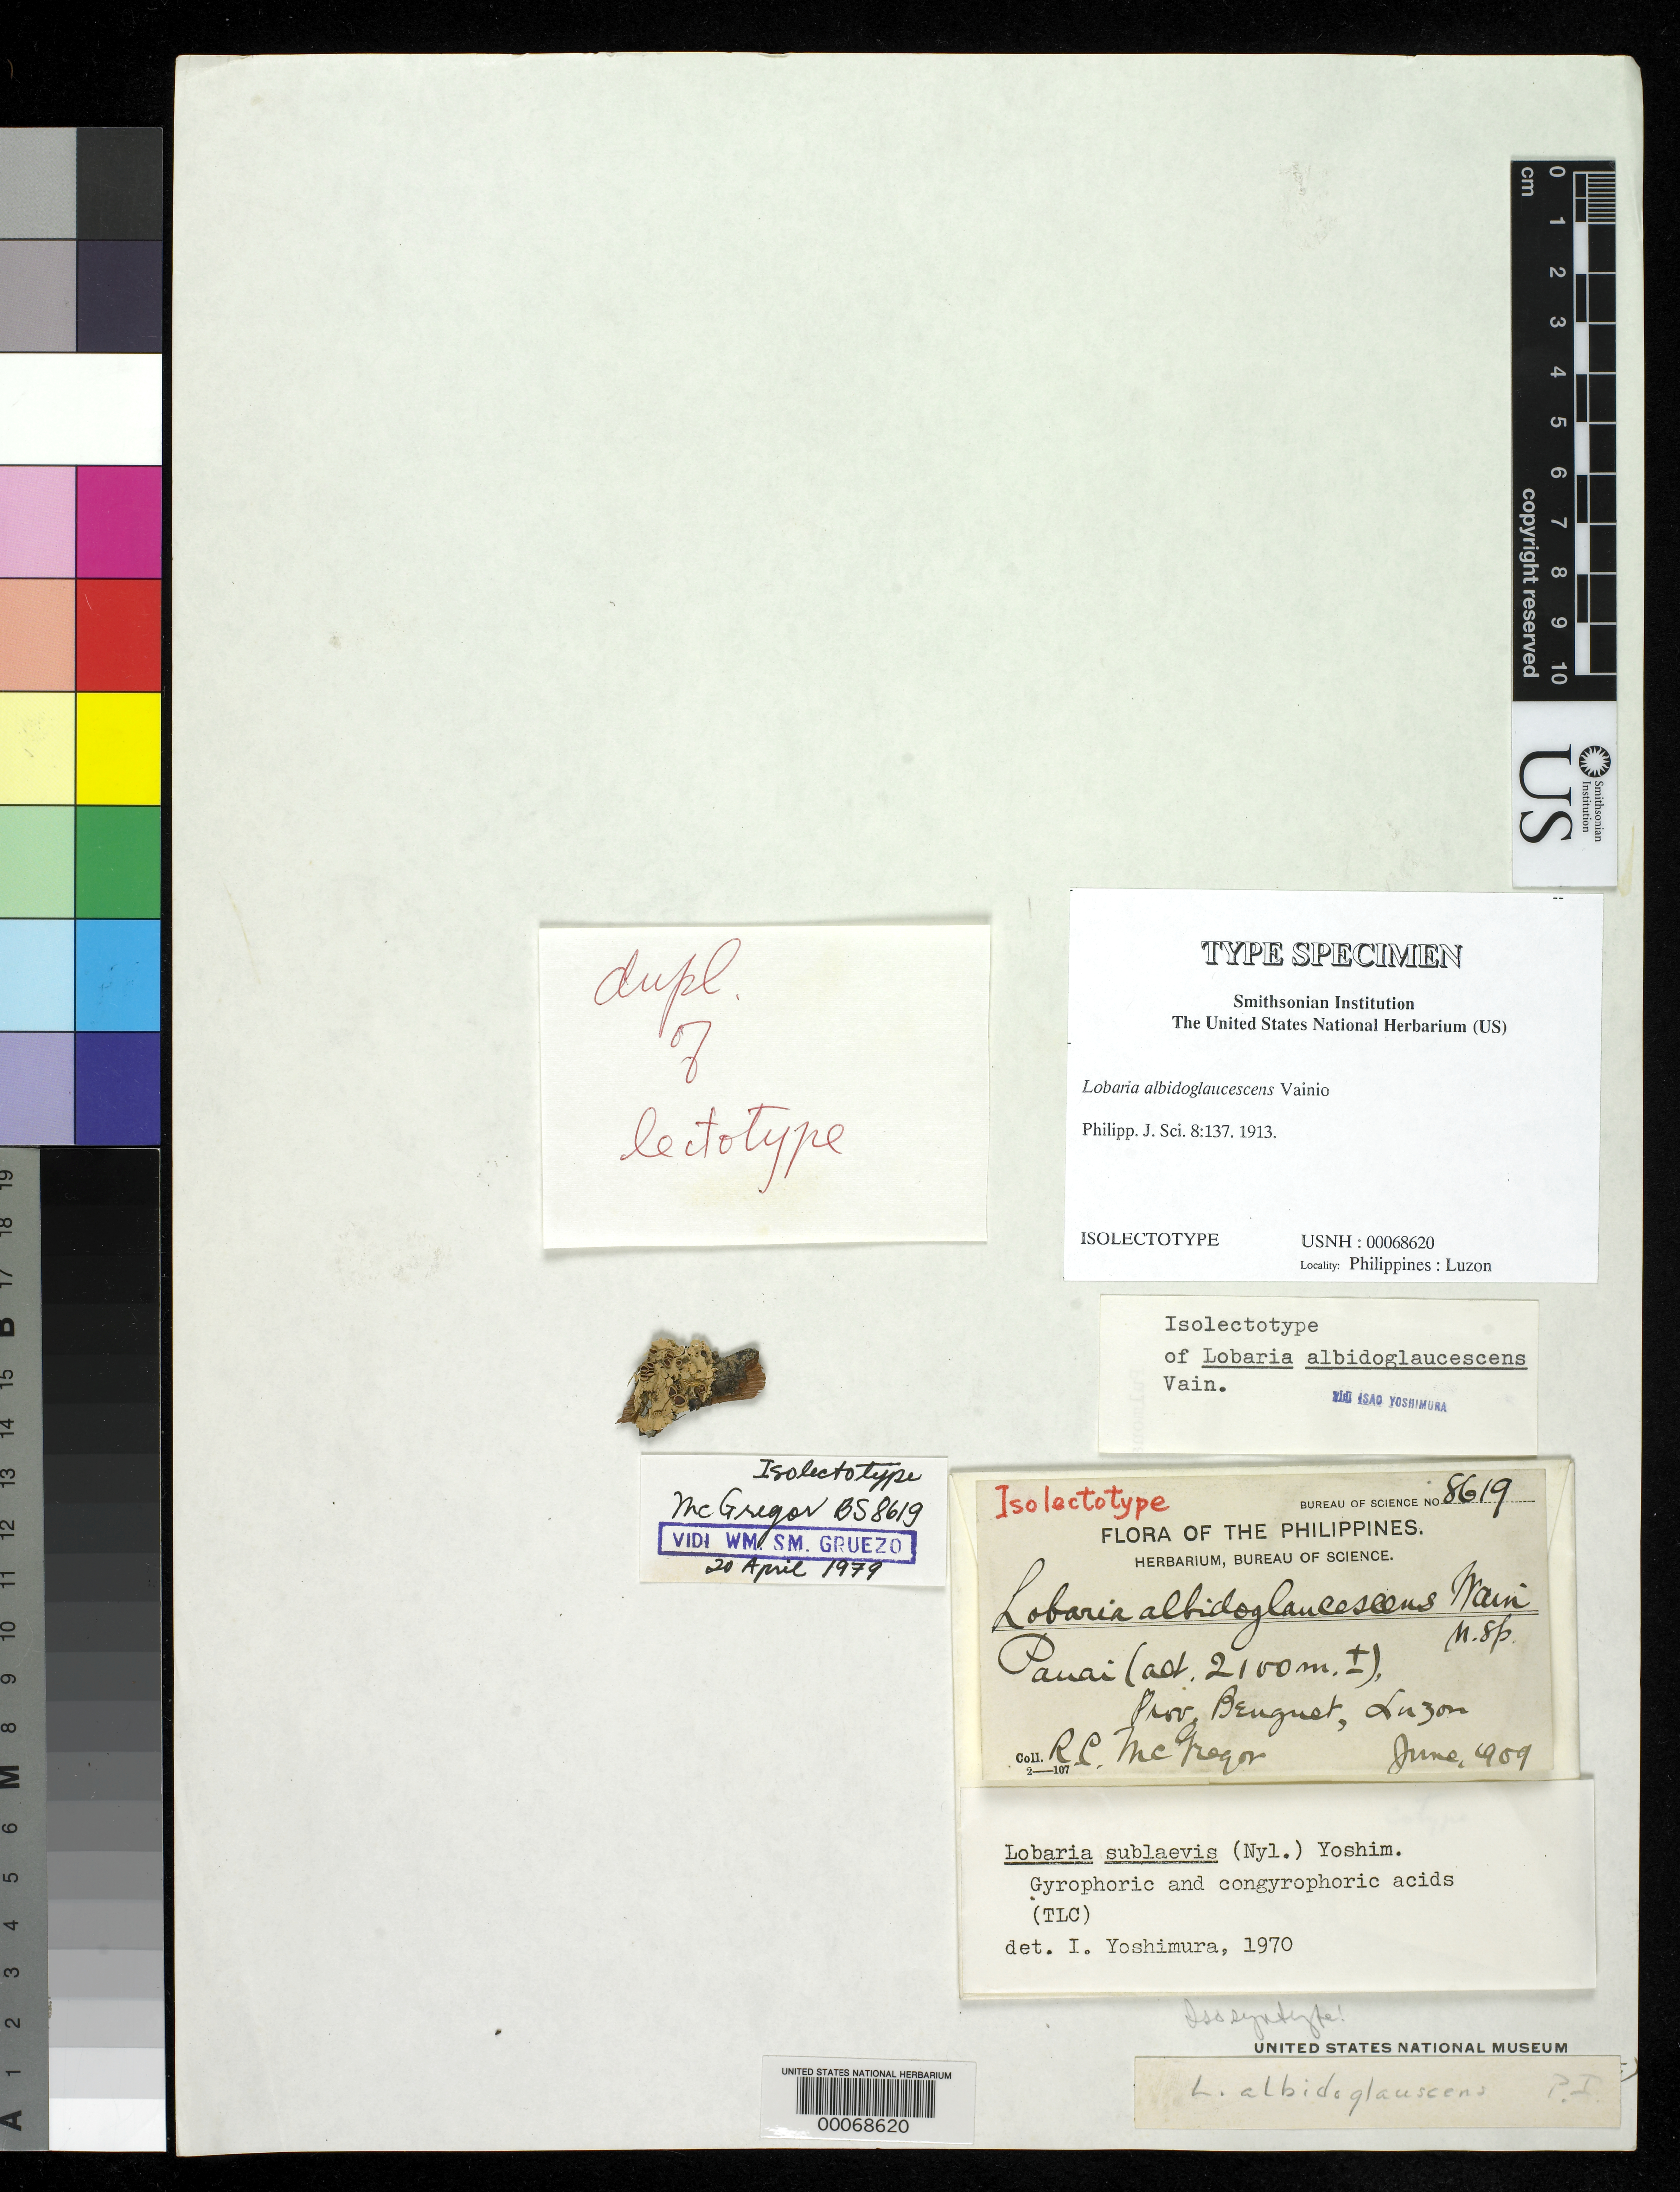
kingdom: Fungi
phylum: Ascomycota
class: Lecanoromycetes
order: Peltigerales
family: Lobariaceae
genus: Lobaria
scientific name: Lobaria albidoglaucescens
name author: Vain.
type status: Isolectotype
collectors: R. C. McGregor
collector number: Bur. Sci. 8619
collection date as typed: Jun 1909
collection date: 1909-06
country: Philippines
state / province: Cordillera (Administrative Region)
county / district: Benguet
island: Luzon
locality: Pauai.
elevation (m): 2100